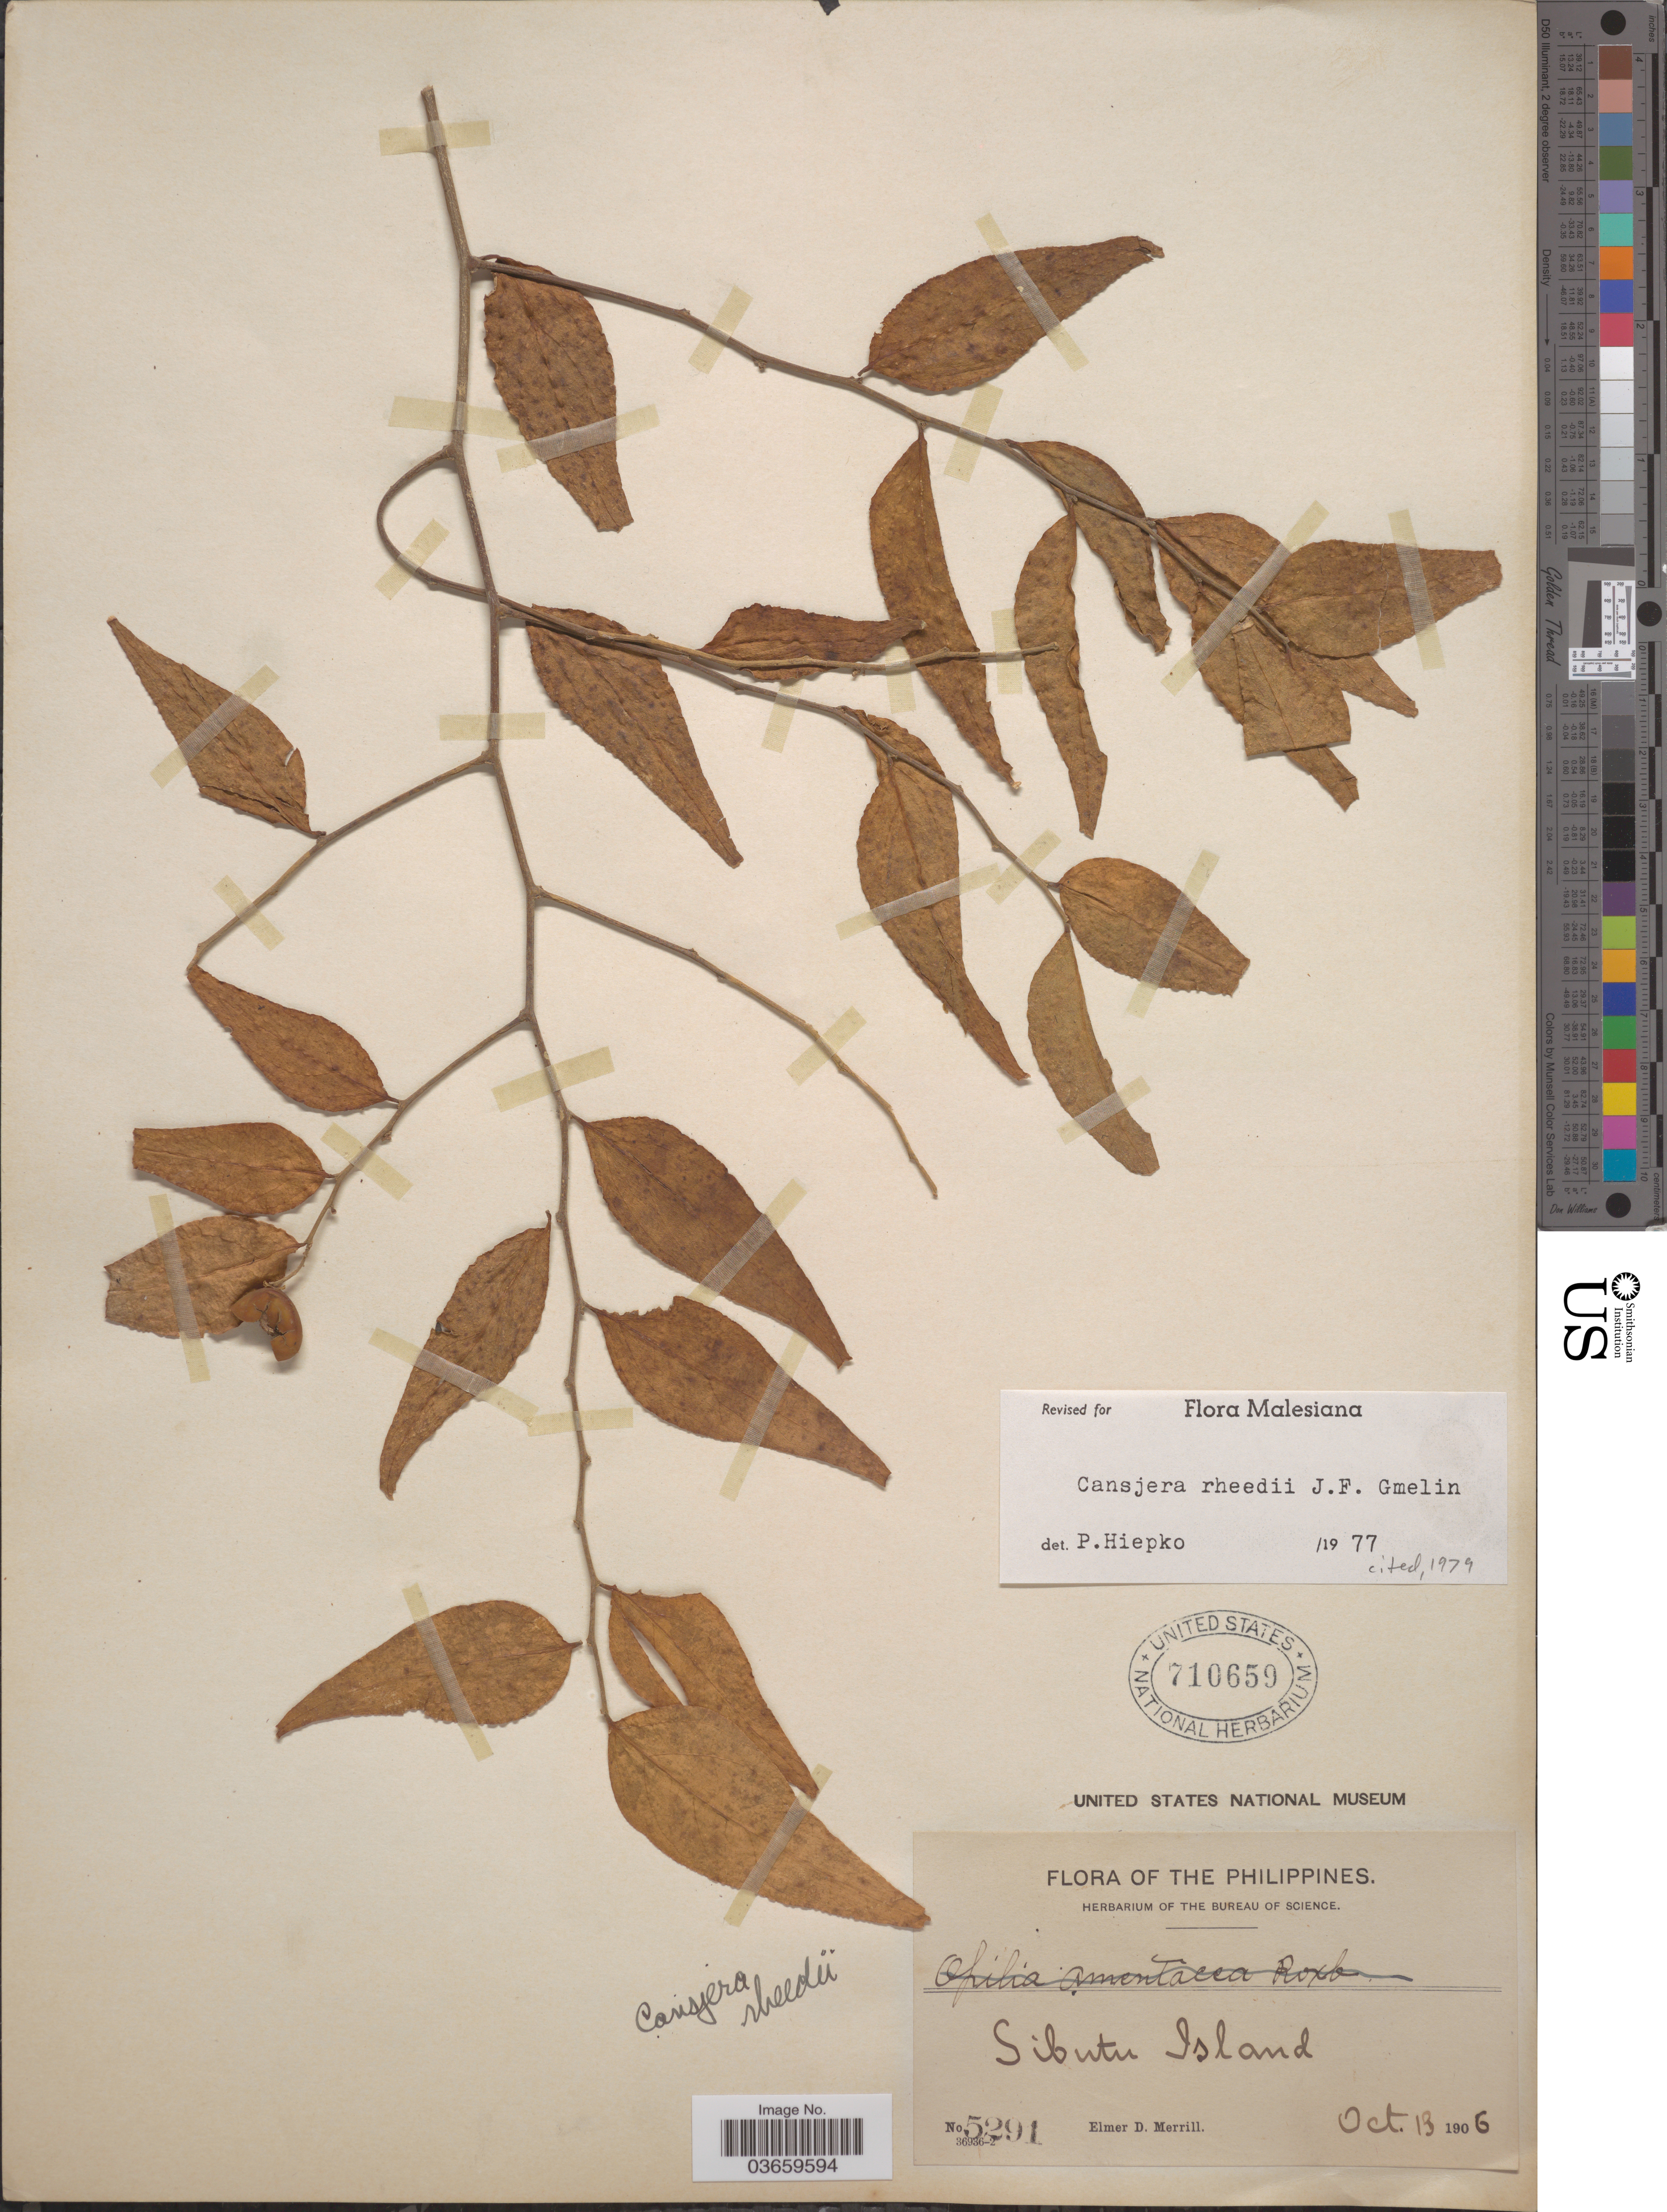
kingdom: Plantae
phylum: Tracheophyta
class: Magnoliopsida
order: Santalales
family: Opiliaceae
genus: Cansjera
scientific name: Cansjera rheedii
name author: J.F. Gmel.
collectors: E. D. Merrill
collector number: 5291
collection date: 1906-10-13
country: Philippines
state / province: Muslim Mindanao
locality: Sibutu Island.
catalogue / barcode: US 710659